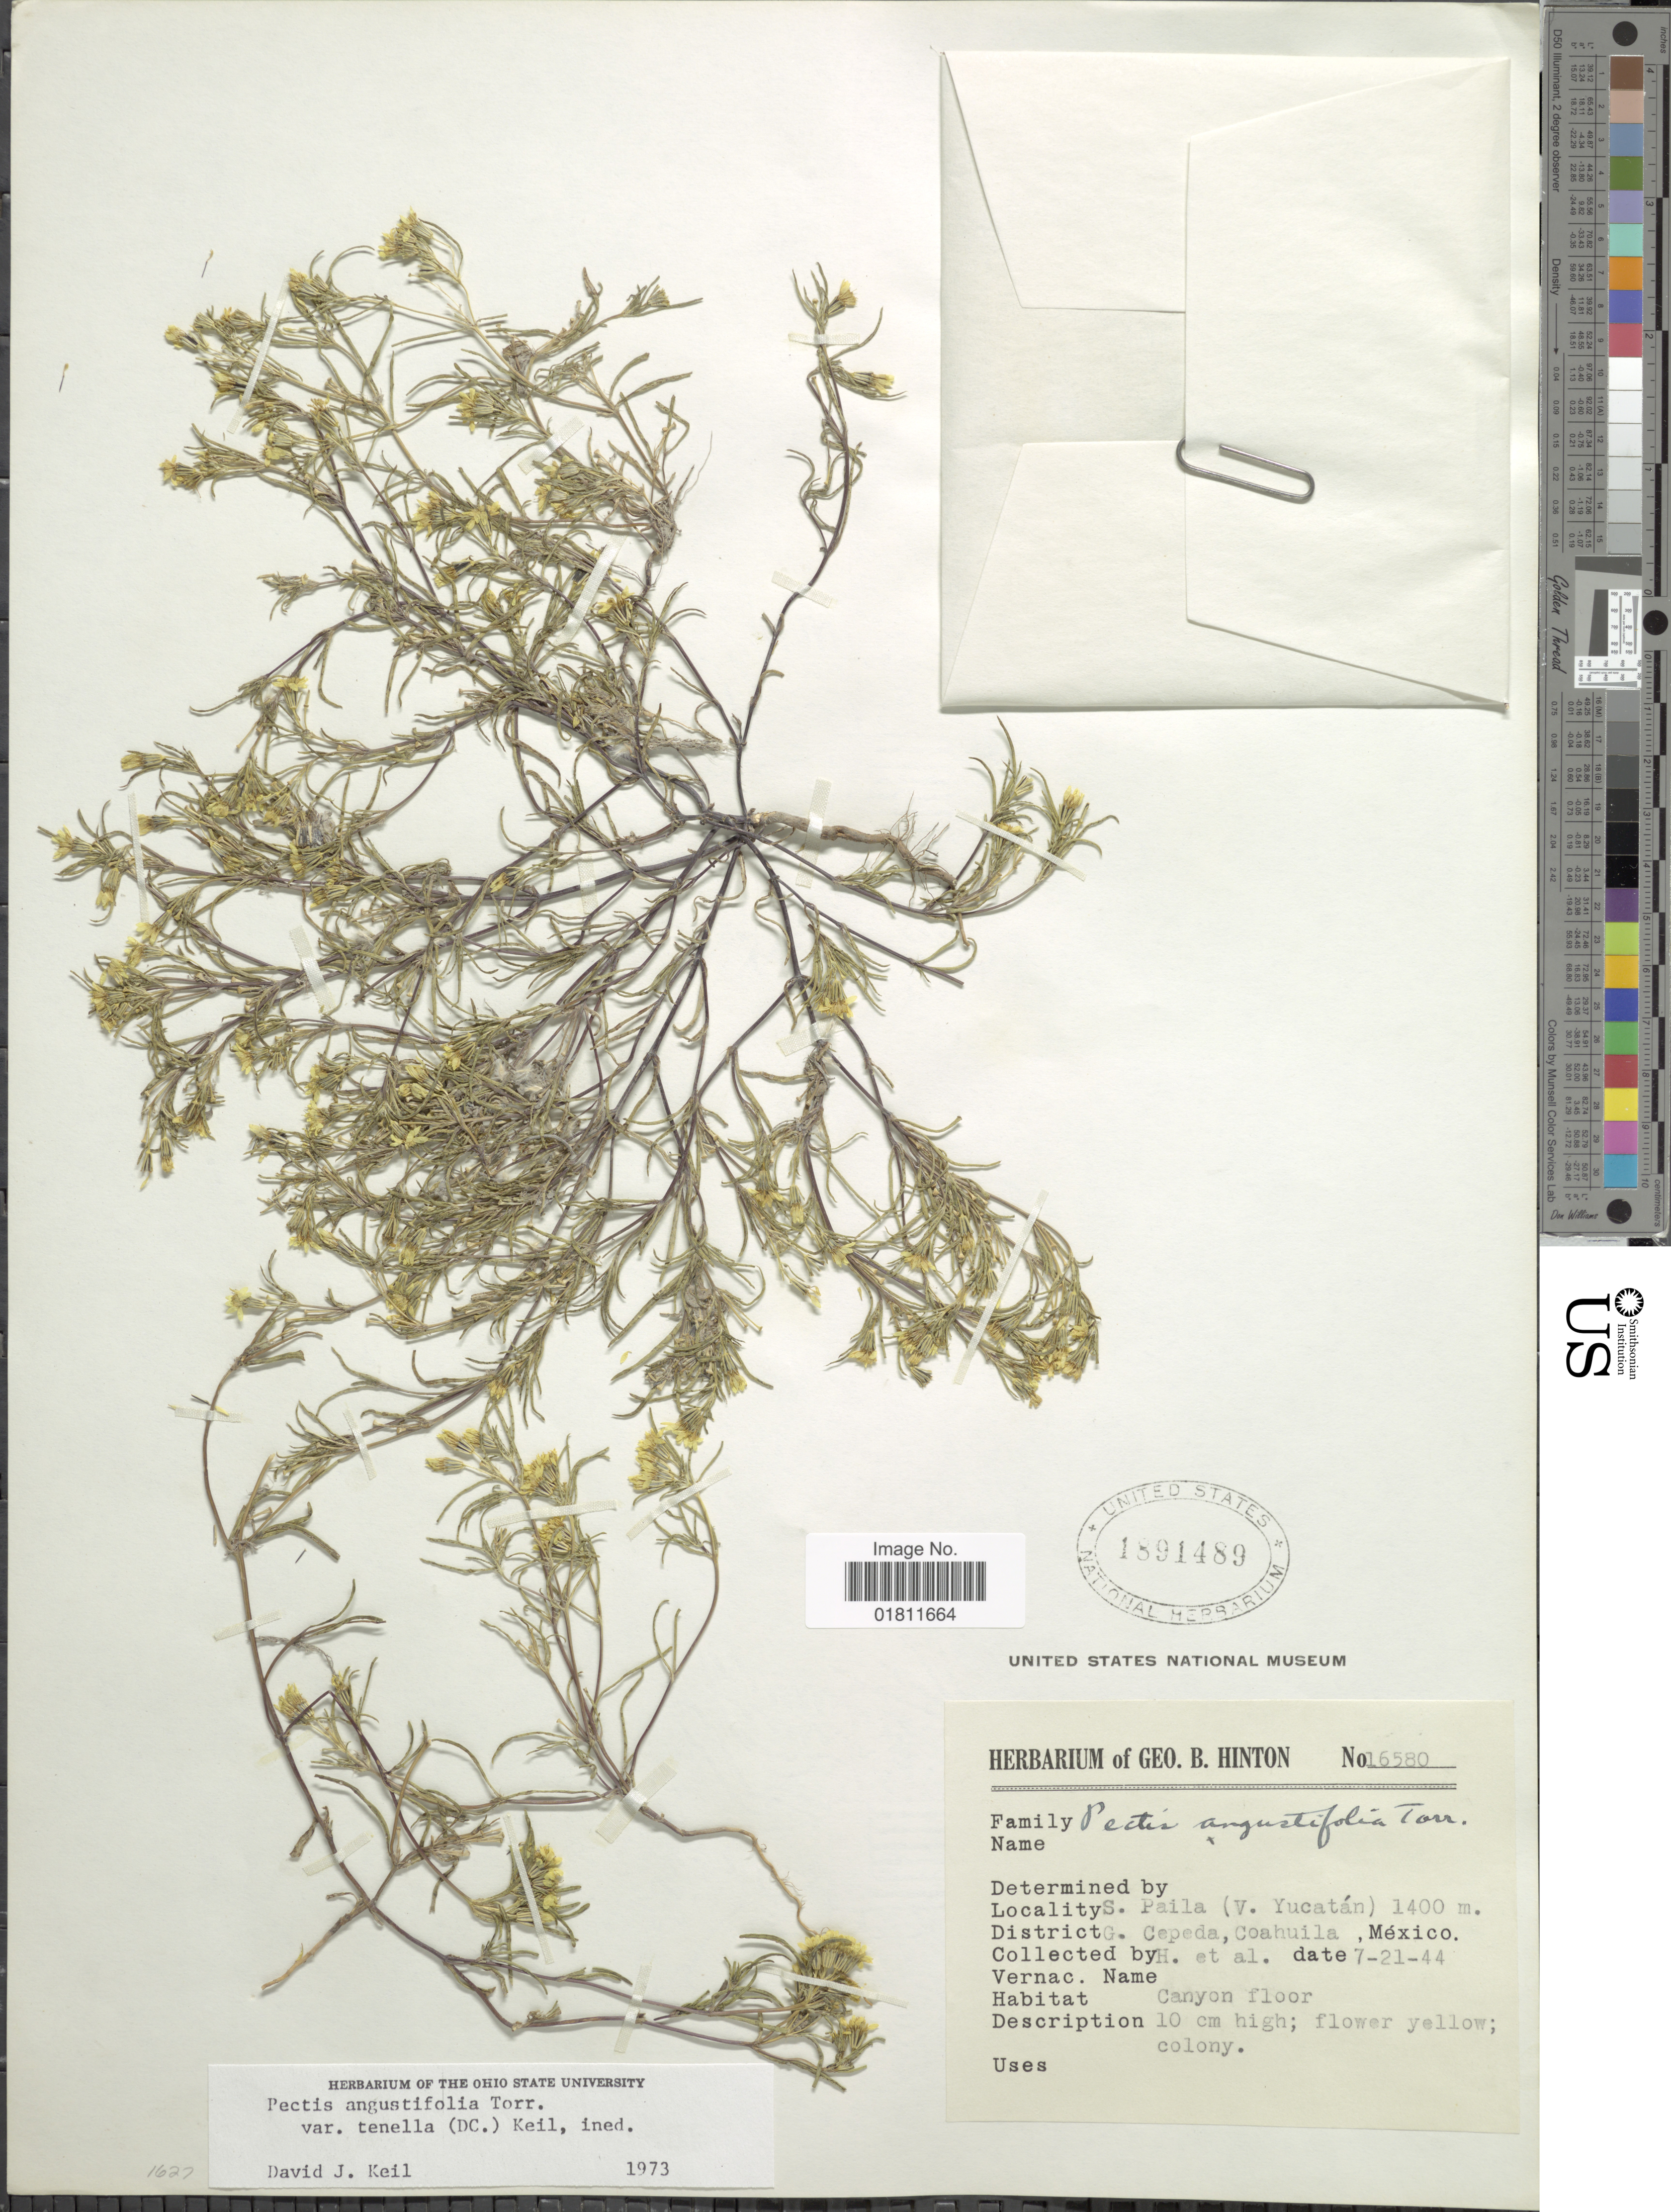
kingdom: Plantae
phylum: Tracheophyta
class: Magnoliopsida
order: Asterales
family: Asteraceae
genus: Pectis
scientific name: Pectis angustifolia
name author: Torr.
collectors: G. B. Hinton & et al.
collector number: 16580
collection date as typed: Transcribed d/m/y: 21/7/44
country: Mexico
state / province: Coahuila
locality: S. Paila (V. Yucatan) G. Cepeda, Coahuila, Mexico.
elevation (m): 1400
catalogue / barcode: US 1891489